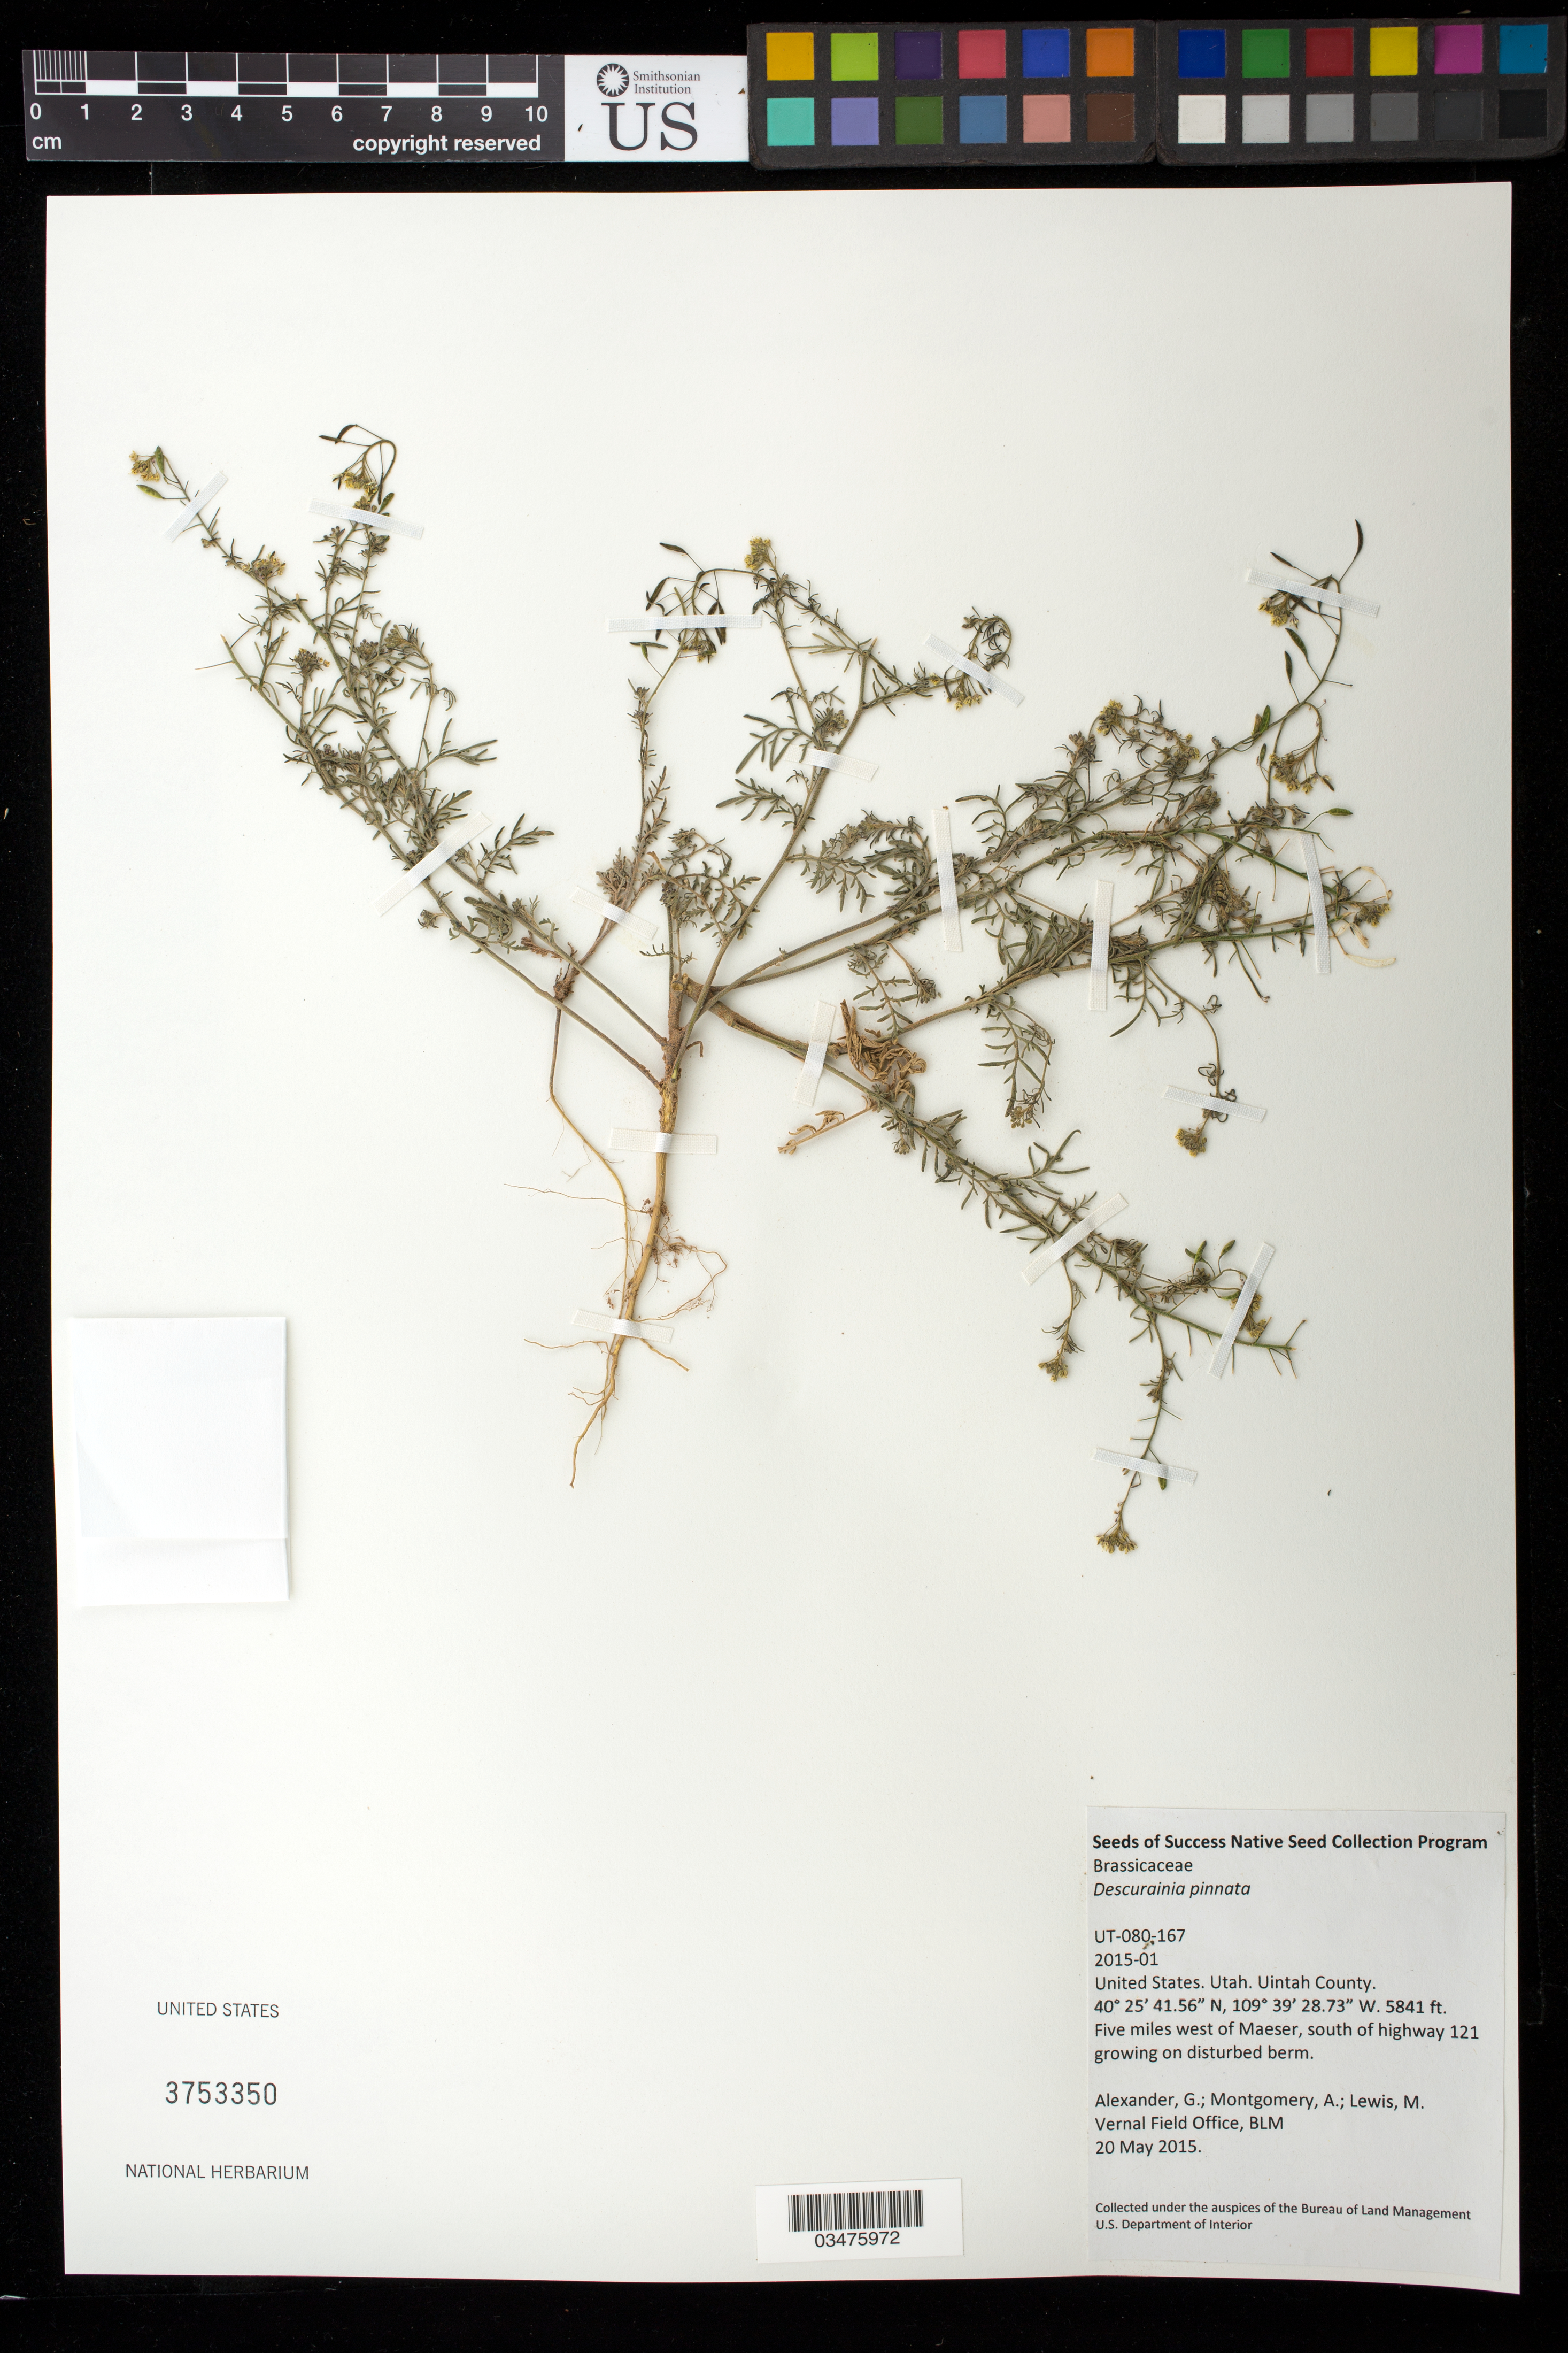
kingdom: Plantae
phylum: Tracheophyta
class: Magnoliopsida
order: Brassicales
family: Brassicaceae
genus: Descurainia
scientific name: Descurainia pinnata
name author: (Walter) Britton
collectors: G. Alexander, A. Montgomery & M. Lewis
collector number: UT080-167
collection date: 2015-05-20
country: United States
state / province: Utah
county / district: Uintah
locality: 5 mi. W of Maeser, S of Hwy 121.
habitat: Disturbed berm.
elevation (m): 1780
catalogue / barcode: US 3753350